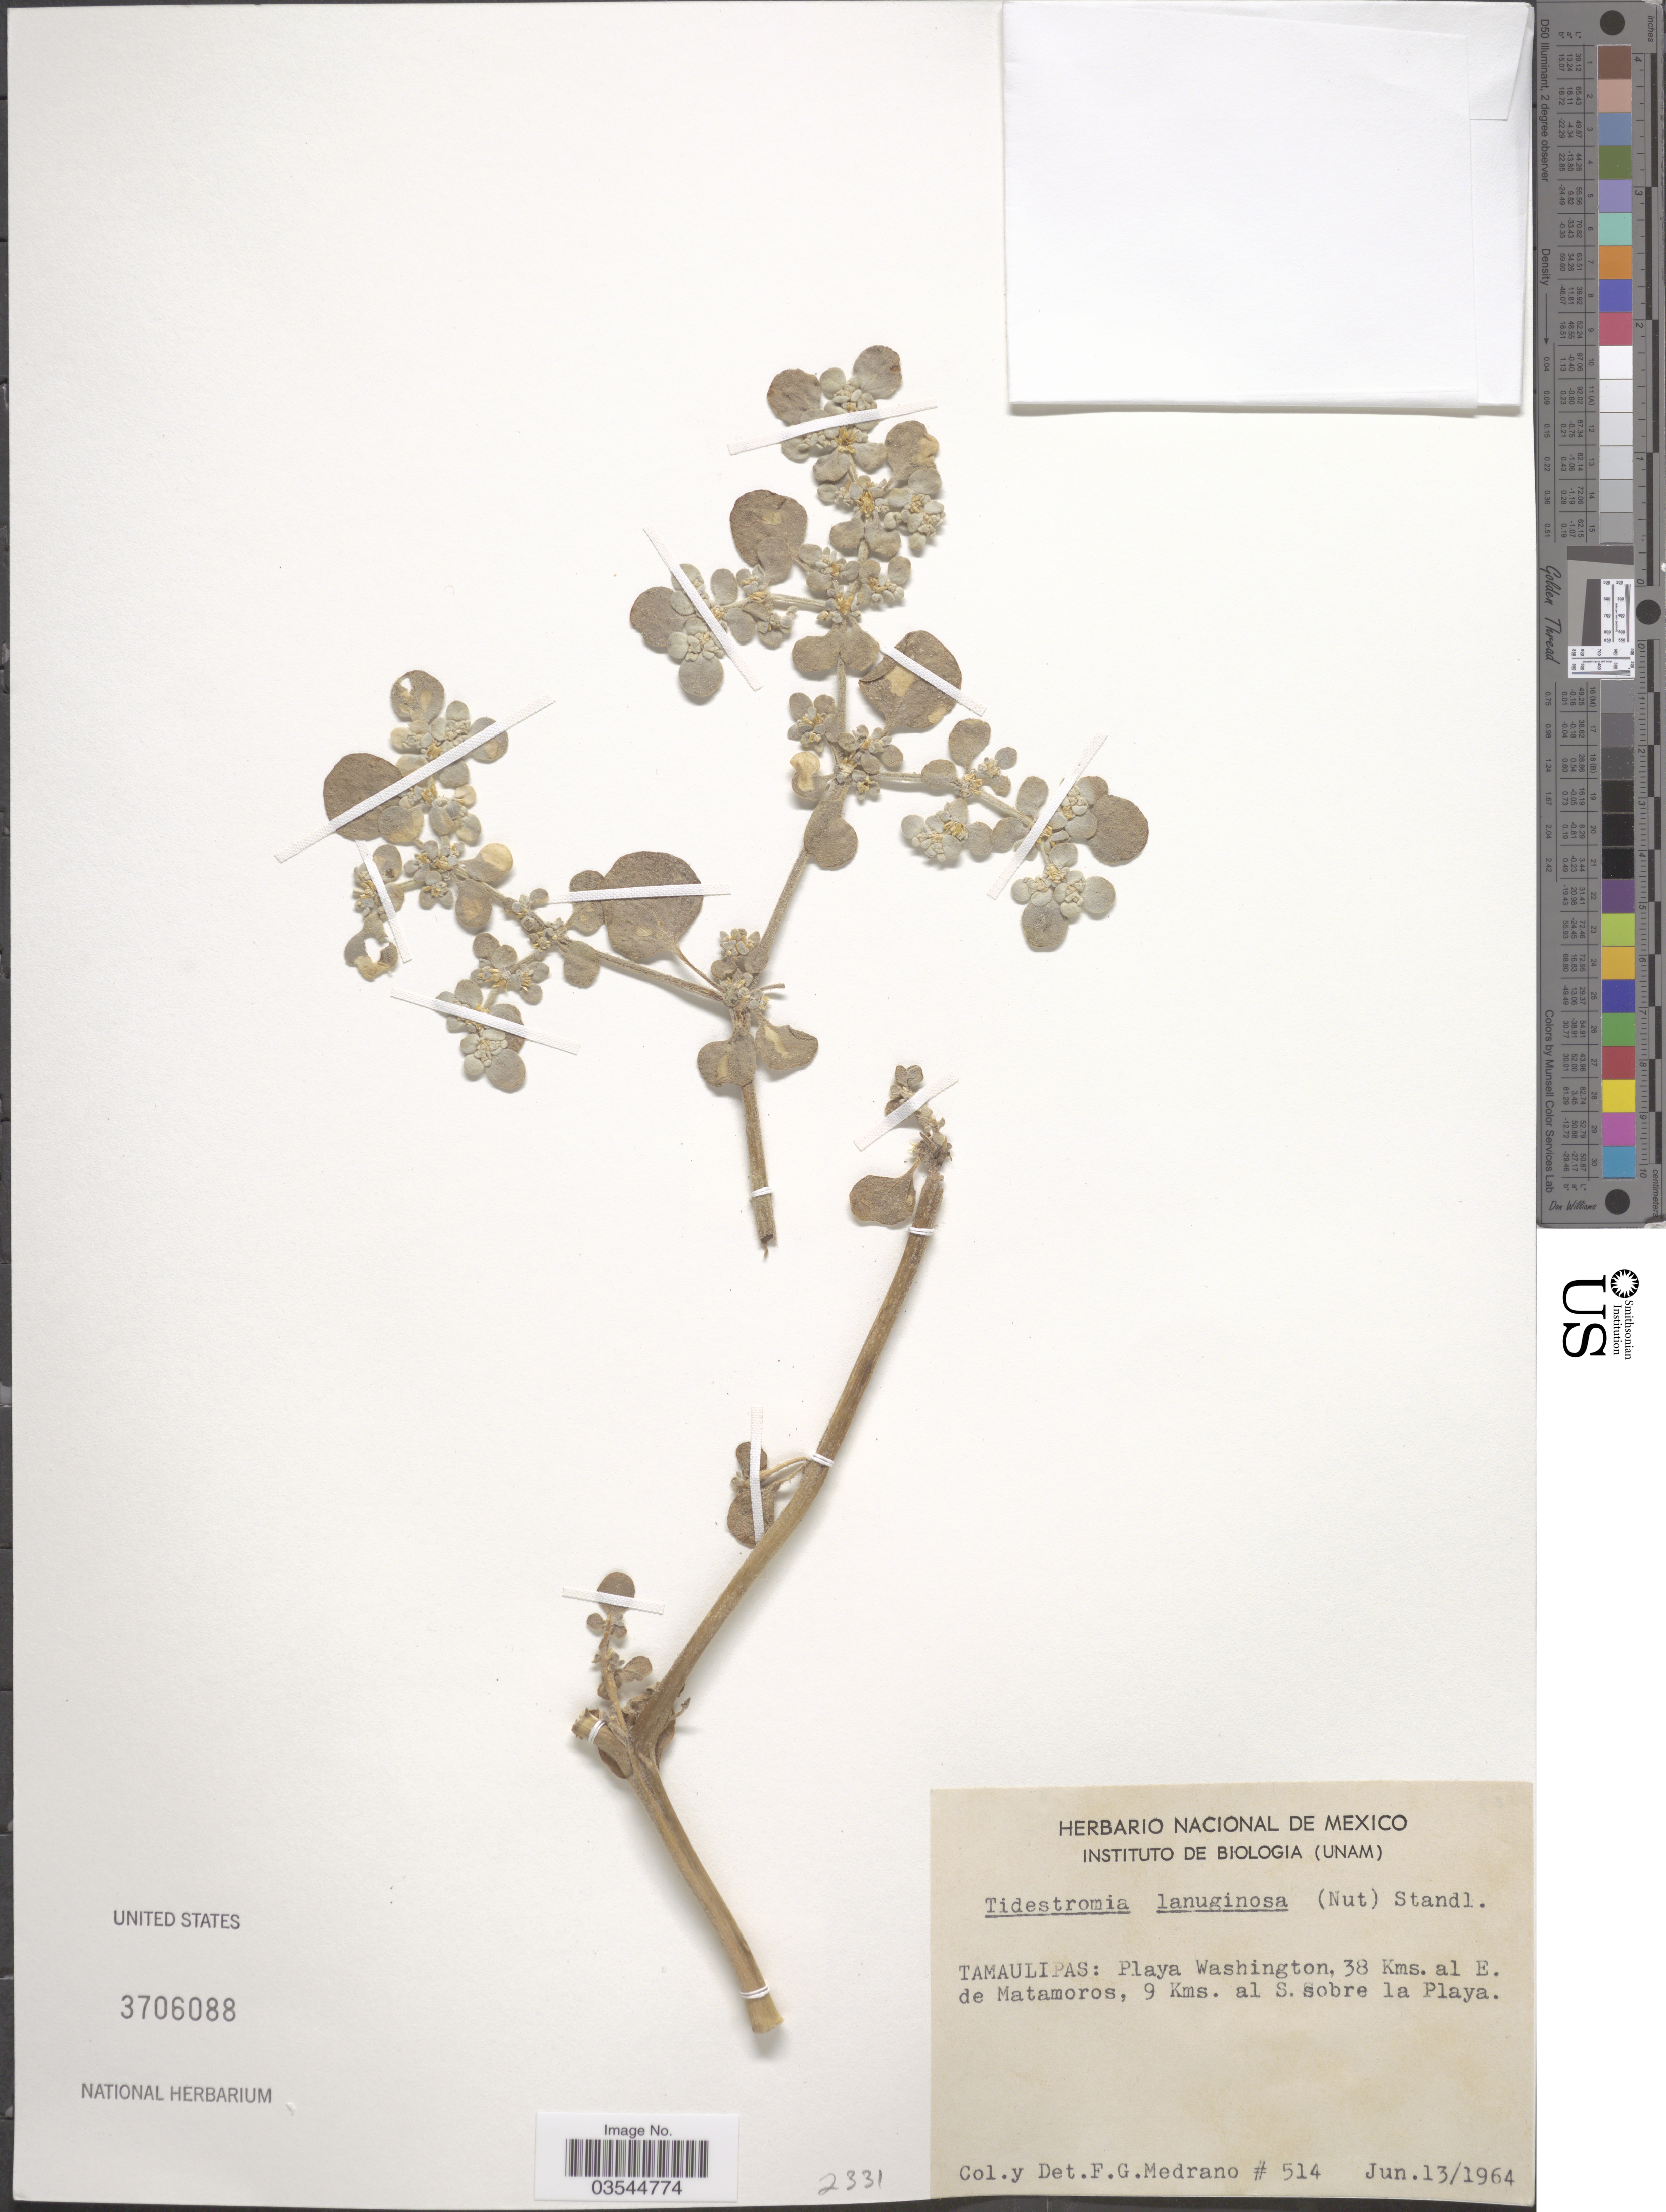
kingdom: Plantae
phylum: Tracheophyta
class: Magnoliopsida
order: Caryophyllales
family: Amaranthaceae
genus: Tidestromia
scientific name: Tidestromia lanuginosa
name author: (Nutt.) Standl.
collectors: F. Medrano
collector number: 514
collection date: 1964-06-13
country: Mexico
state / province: Tamaulipas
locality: Playa Washington, 38 Kms. al E. de Matamoros, 9 Kms. al S. sobre la Playa.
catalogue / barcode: US 3706088